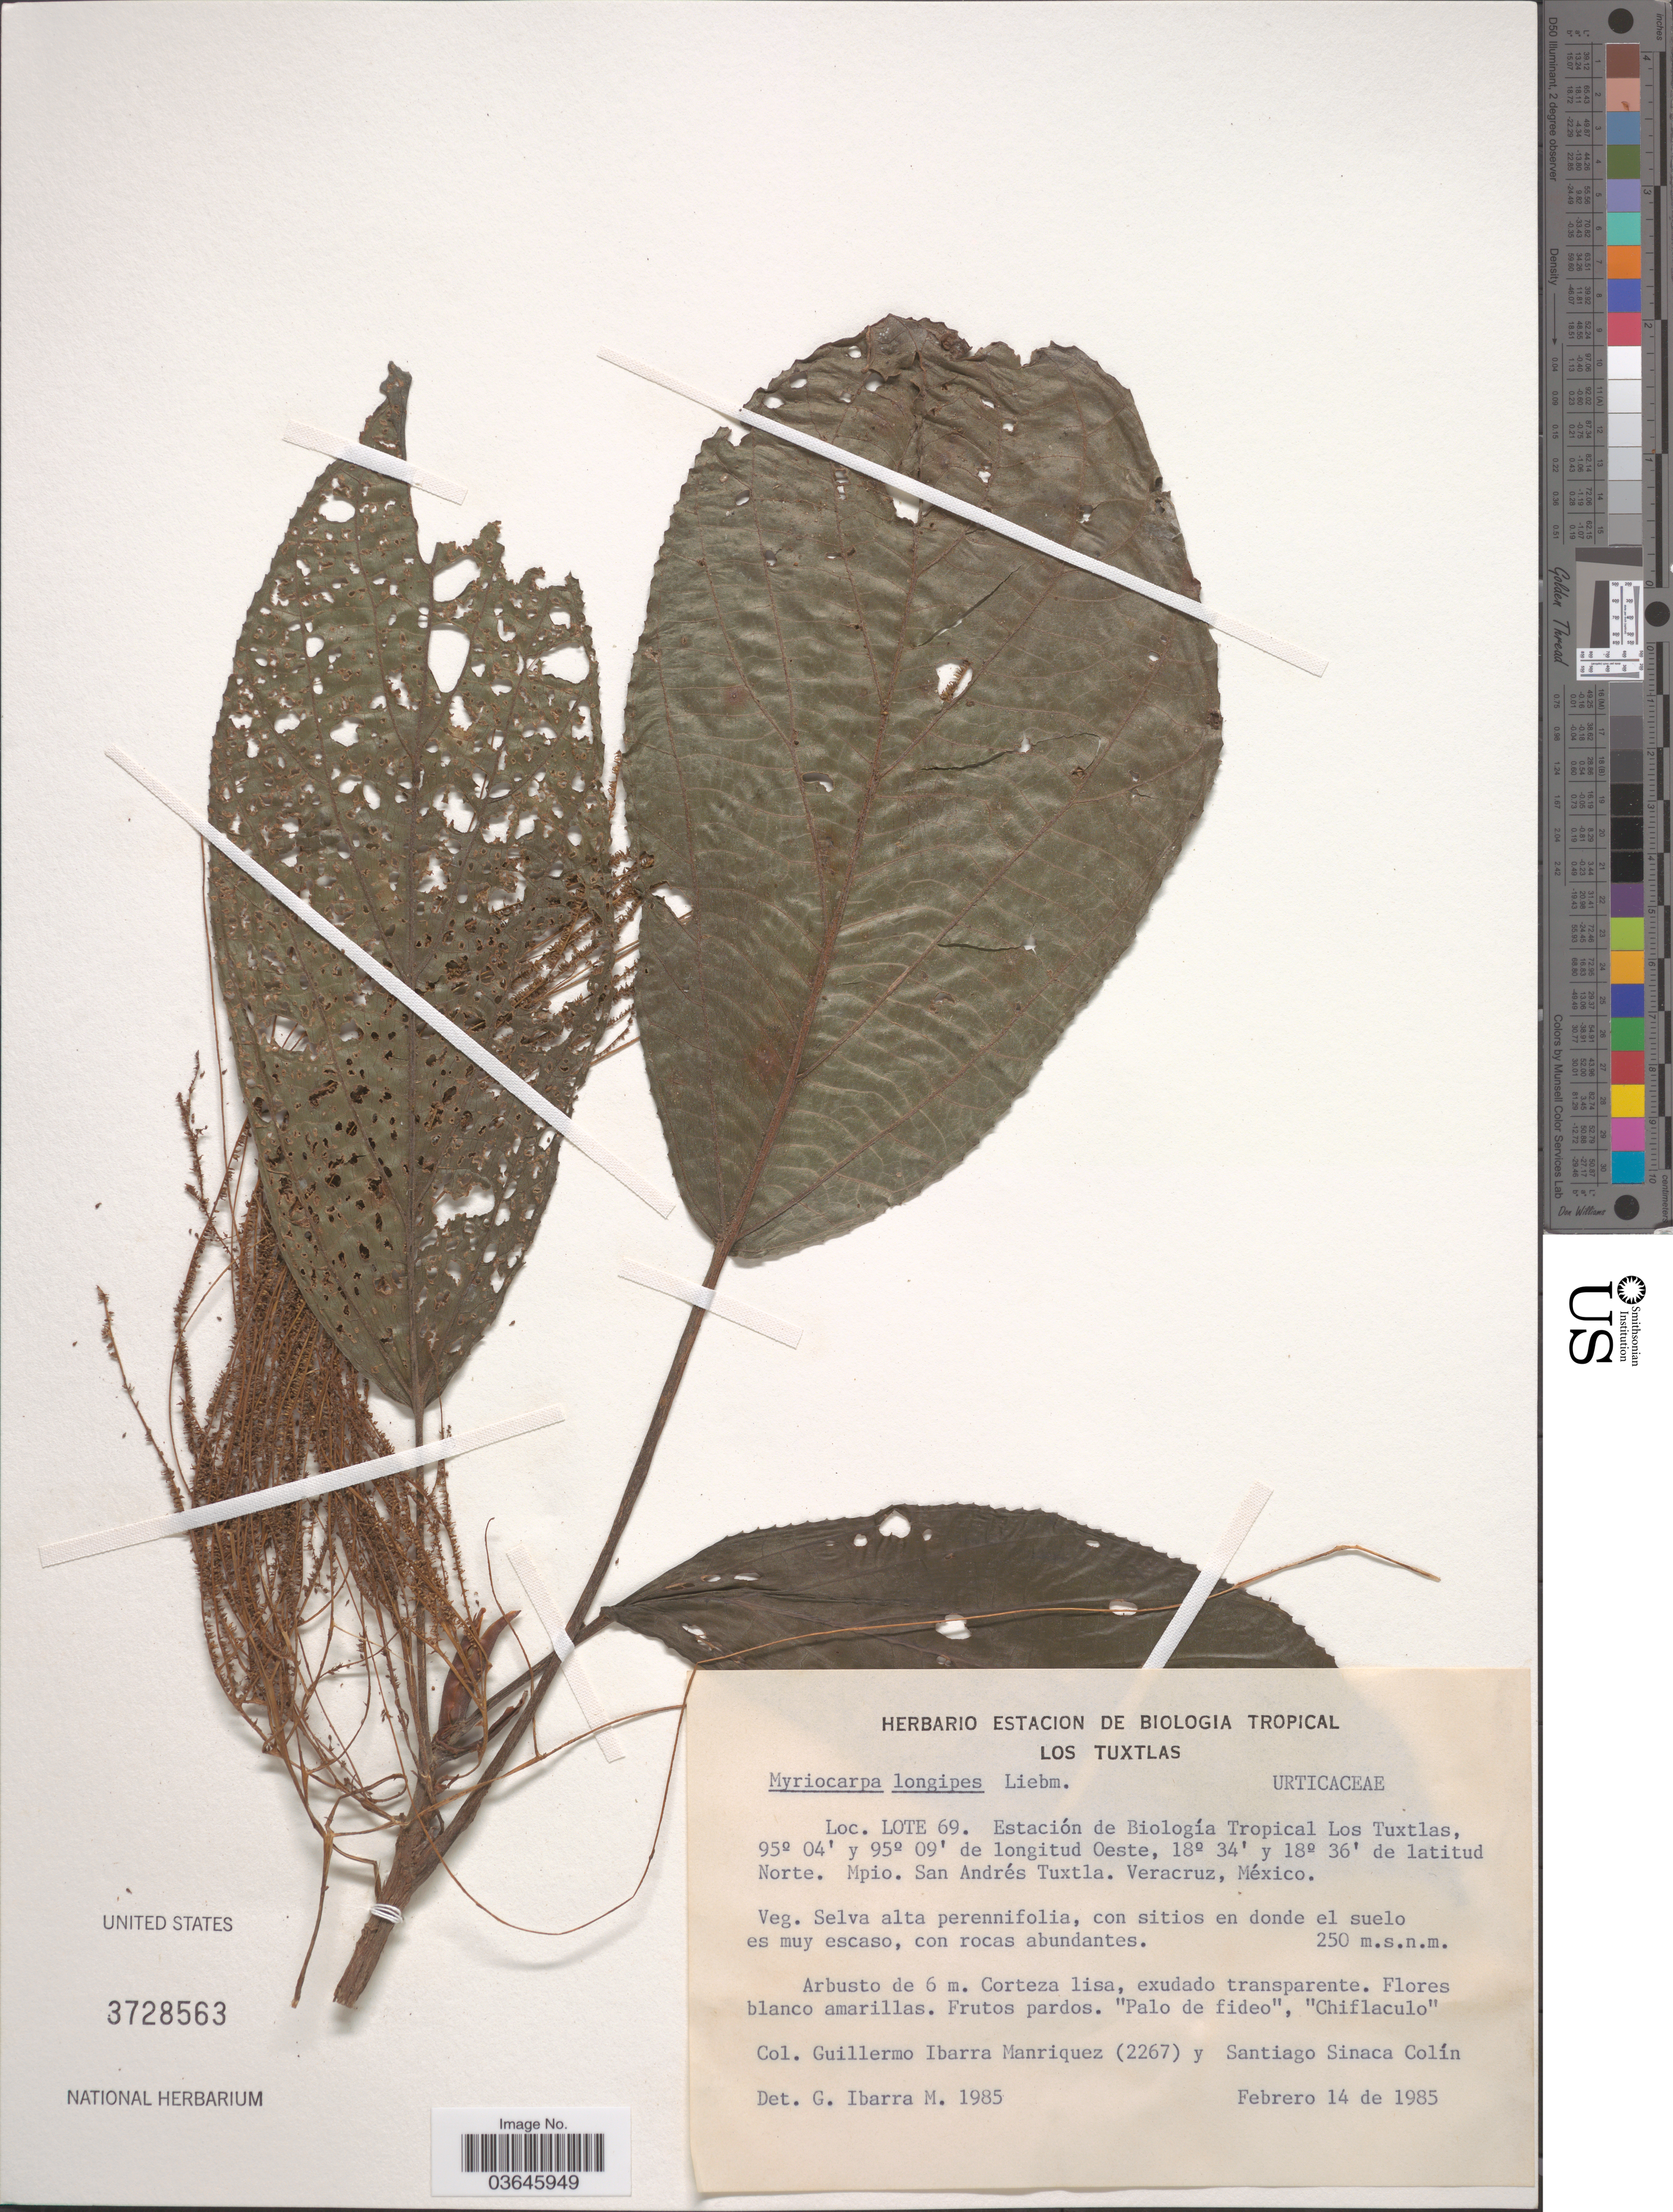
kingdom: Plantae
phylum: Tracheophyta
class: Magnoliopsida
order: Rosales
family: Urticaceae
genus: Myriocarpa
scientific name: Myriocarpa longipes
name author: Liebm.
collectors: G. Ibarra M. & S. Sinaca-Colin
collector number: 2267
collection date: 1985-02-14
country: Mexico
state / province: Veracruz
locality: Lote 69. Estación de Biología Tropical Los Tuxtlas. Mpio. San Andrés Tuxtla. Veracruz.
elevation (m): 250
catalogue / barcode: US 3728563